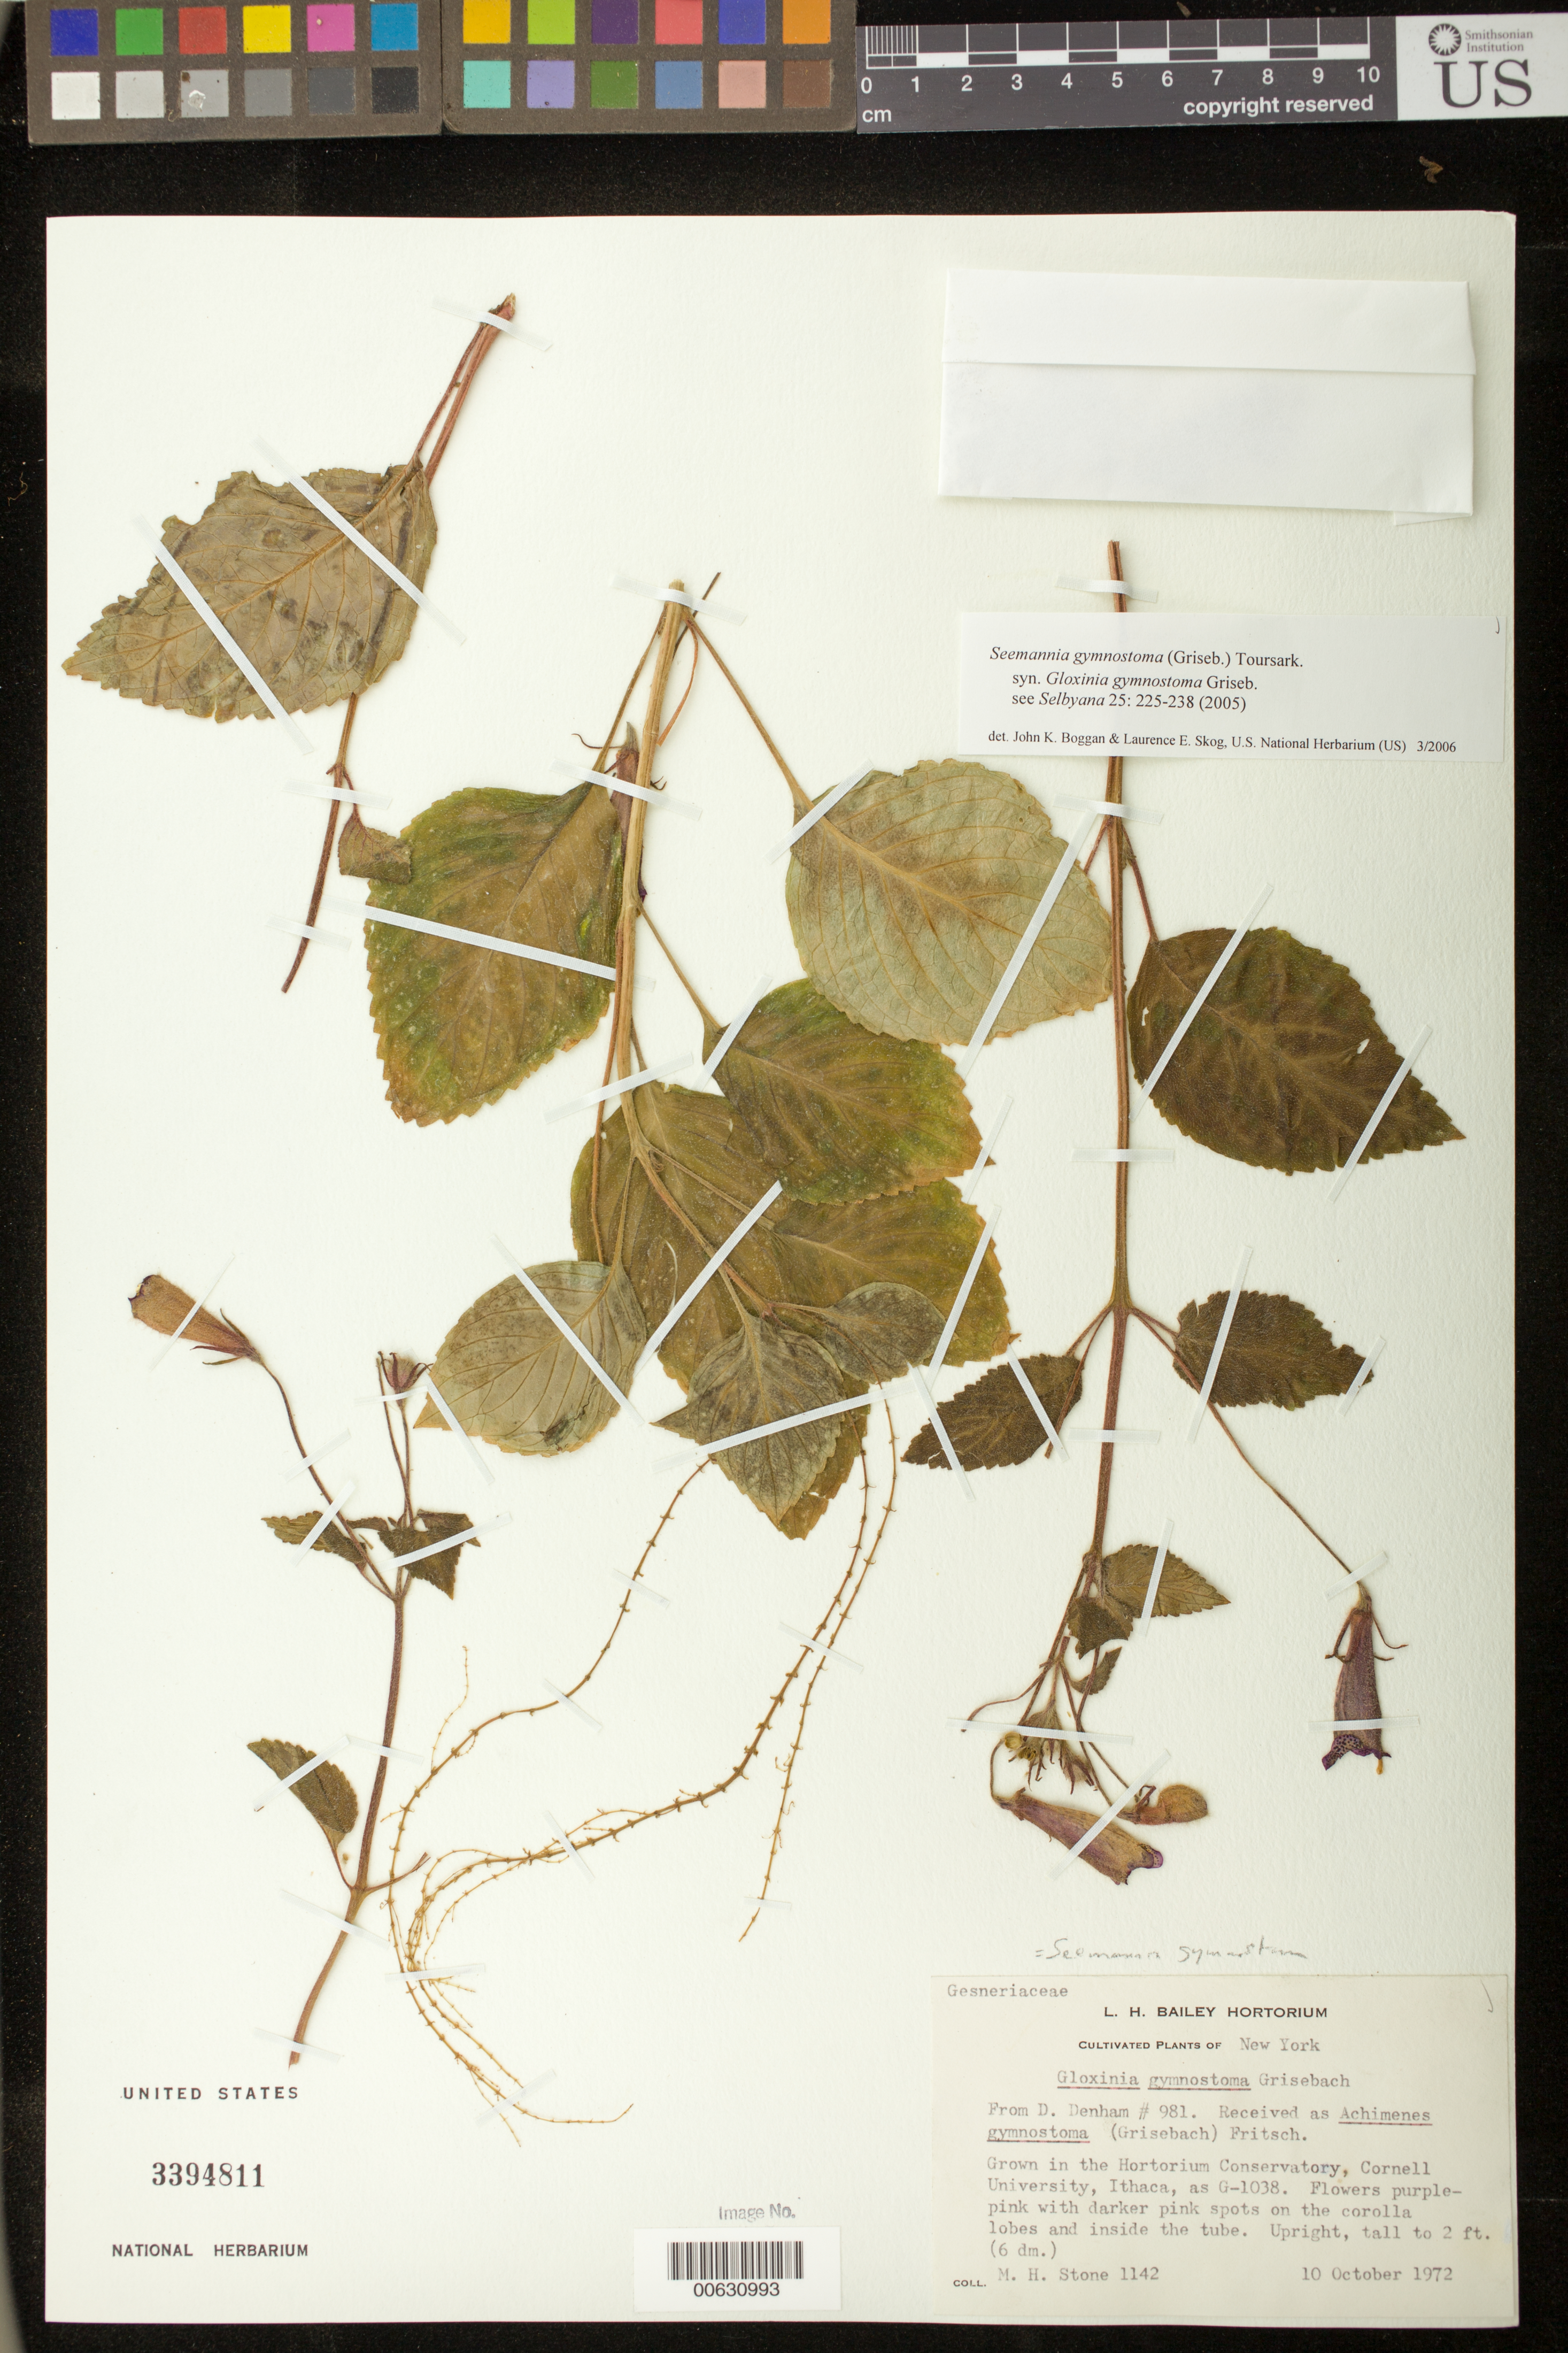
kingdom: Plantae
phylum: Tracheophyta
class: Magnoliopsida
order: Lamiales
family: Gesneriaceae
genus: Seemannia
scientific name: Seemannia gymnostoma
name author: (Griseb.) Toursark.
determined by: Boggan, J. K.; Skog, L. E.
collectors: M. Stone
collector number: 1142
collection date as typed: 10 Oct 1972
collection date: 1972-10-10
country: United States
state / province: New York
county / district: Tompkins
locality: Hortorium Conservatory, Cornell Univ. Ithaca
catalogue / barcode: US 3394811